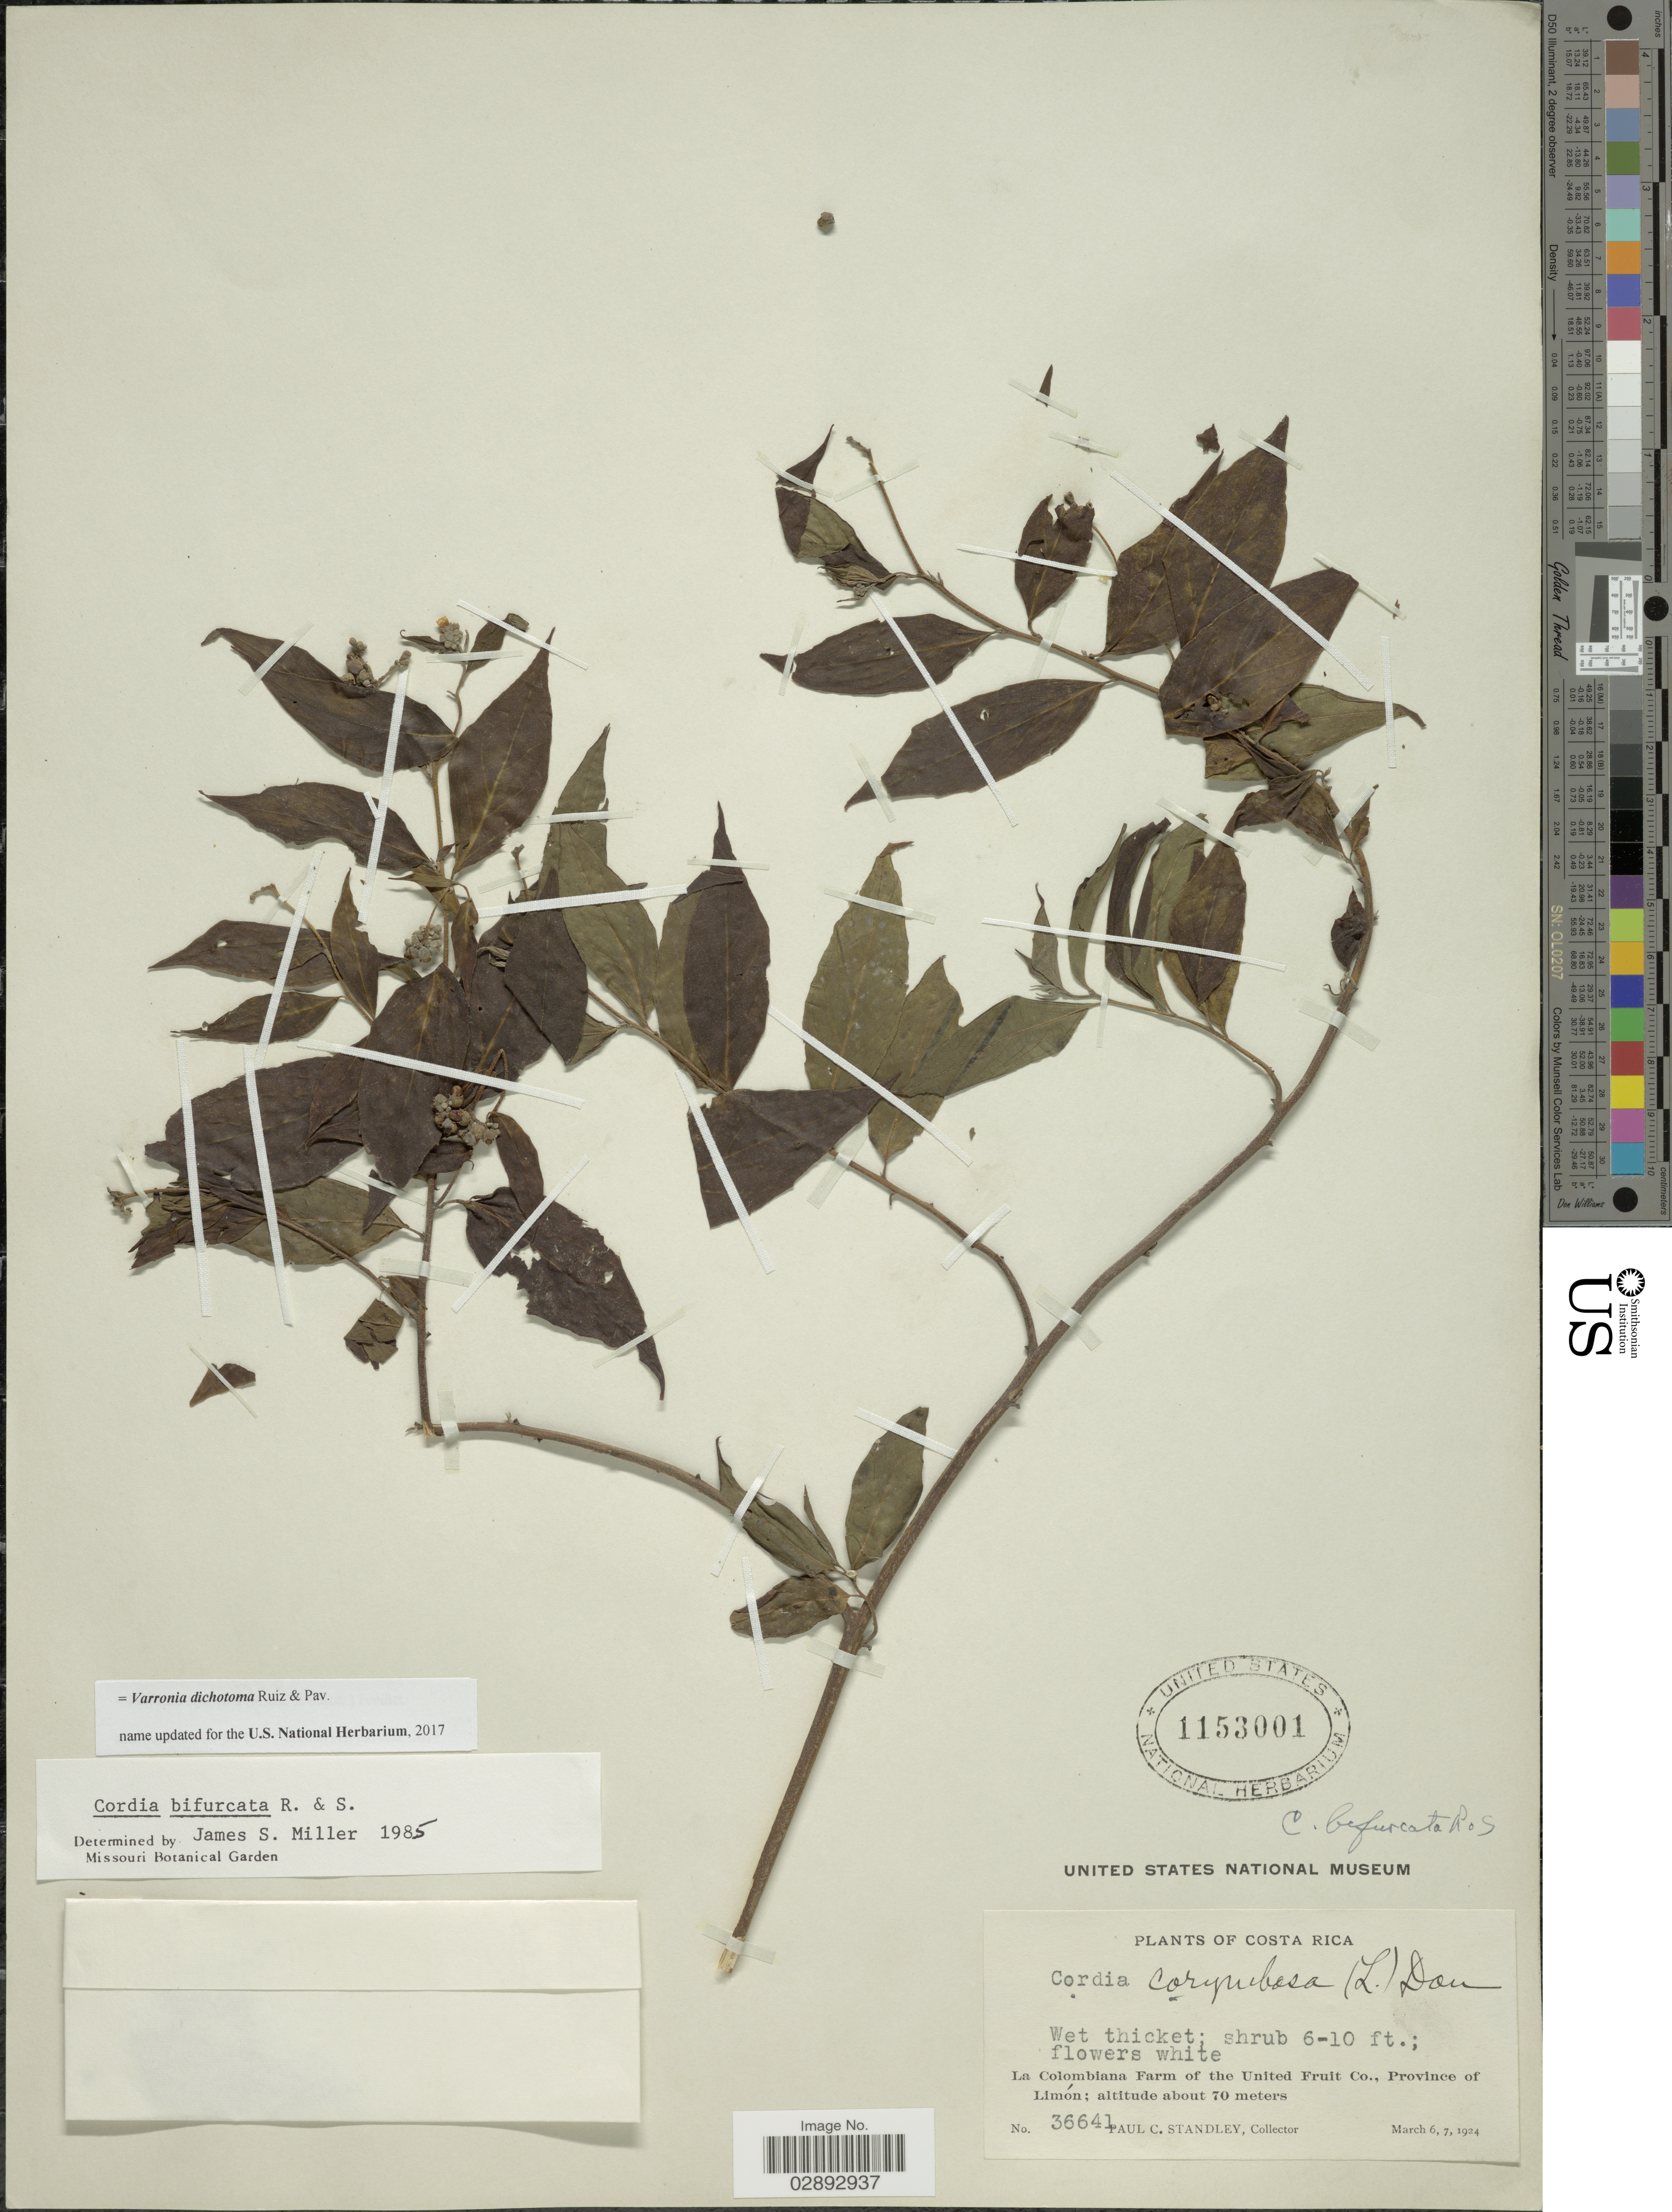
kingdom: Plantae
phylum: Tracheophyta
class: Magnoliopsida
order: Boraginales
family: Cordiaceae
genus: Varronia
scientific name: Varronia dichotoma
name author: Ruiz & Pav.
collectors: P. C. Standley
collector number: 36641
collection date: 1924-03-06/1924-03-07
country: Costa Rica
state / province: Limón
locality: La Colombiana Farm of the United Fruit Co., Province of Limón.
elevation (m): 70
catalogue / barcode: US 1153001